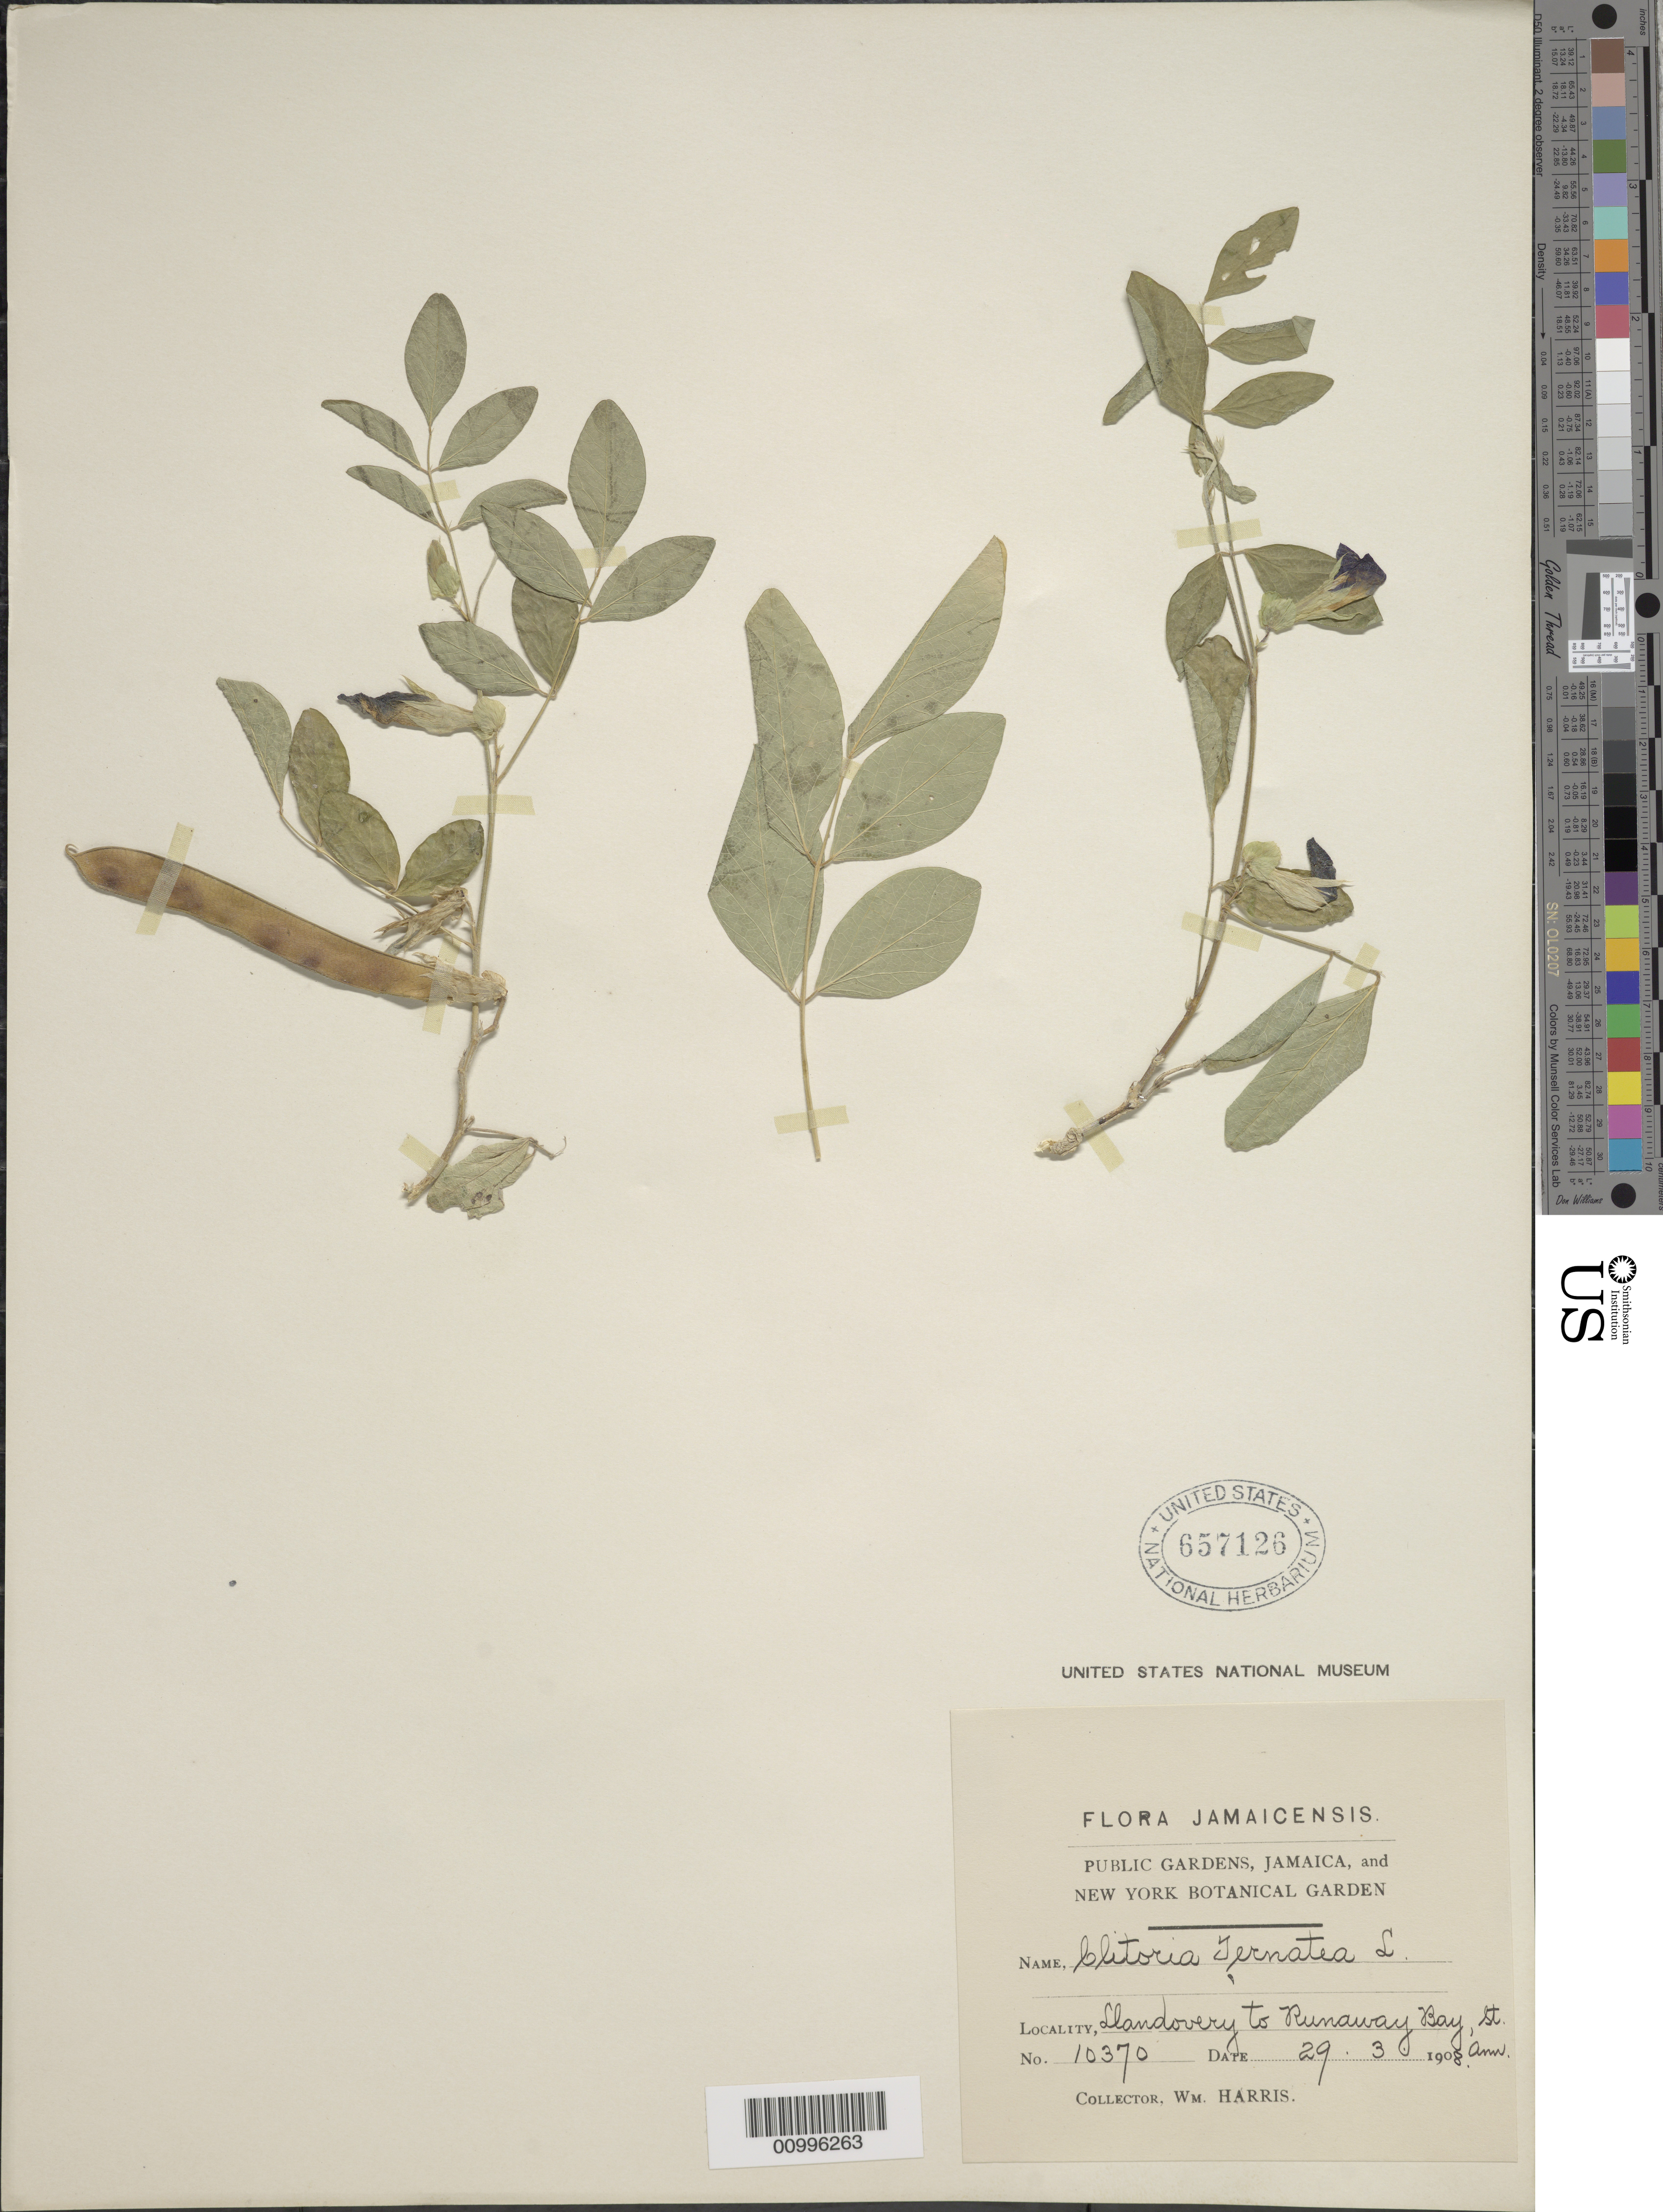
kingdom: Plantae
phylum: Tracheophyta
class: Magnoliopsida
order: Fabales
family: Fabaceae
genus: Clitoria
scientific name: Clitoria ternatea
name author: L.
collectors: W. H. Harris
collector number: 10370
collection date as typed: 29 Mar 1908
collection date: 1908-03-29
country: Jamaica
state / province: Saint Ann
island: Jamaica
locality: Llandovery to Runaway Bay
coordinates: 0 N, 0 E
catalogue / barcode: US 657126